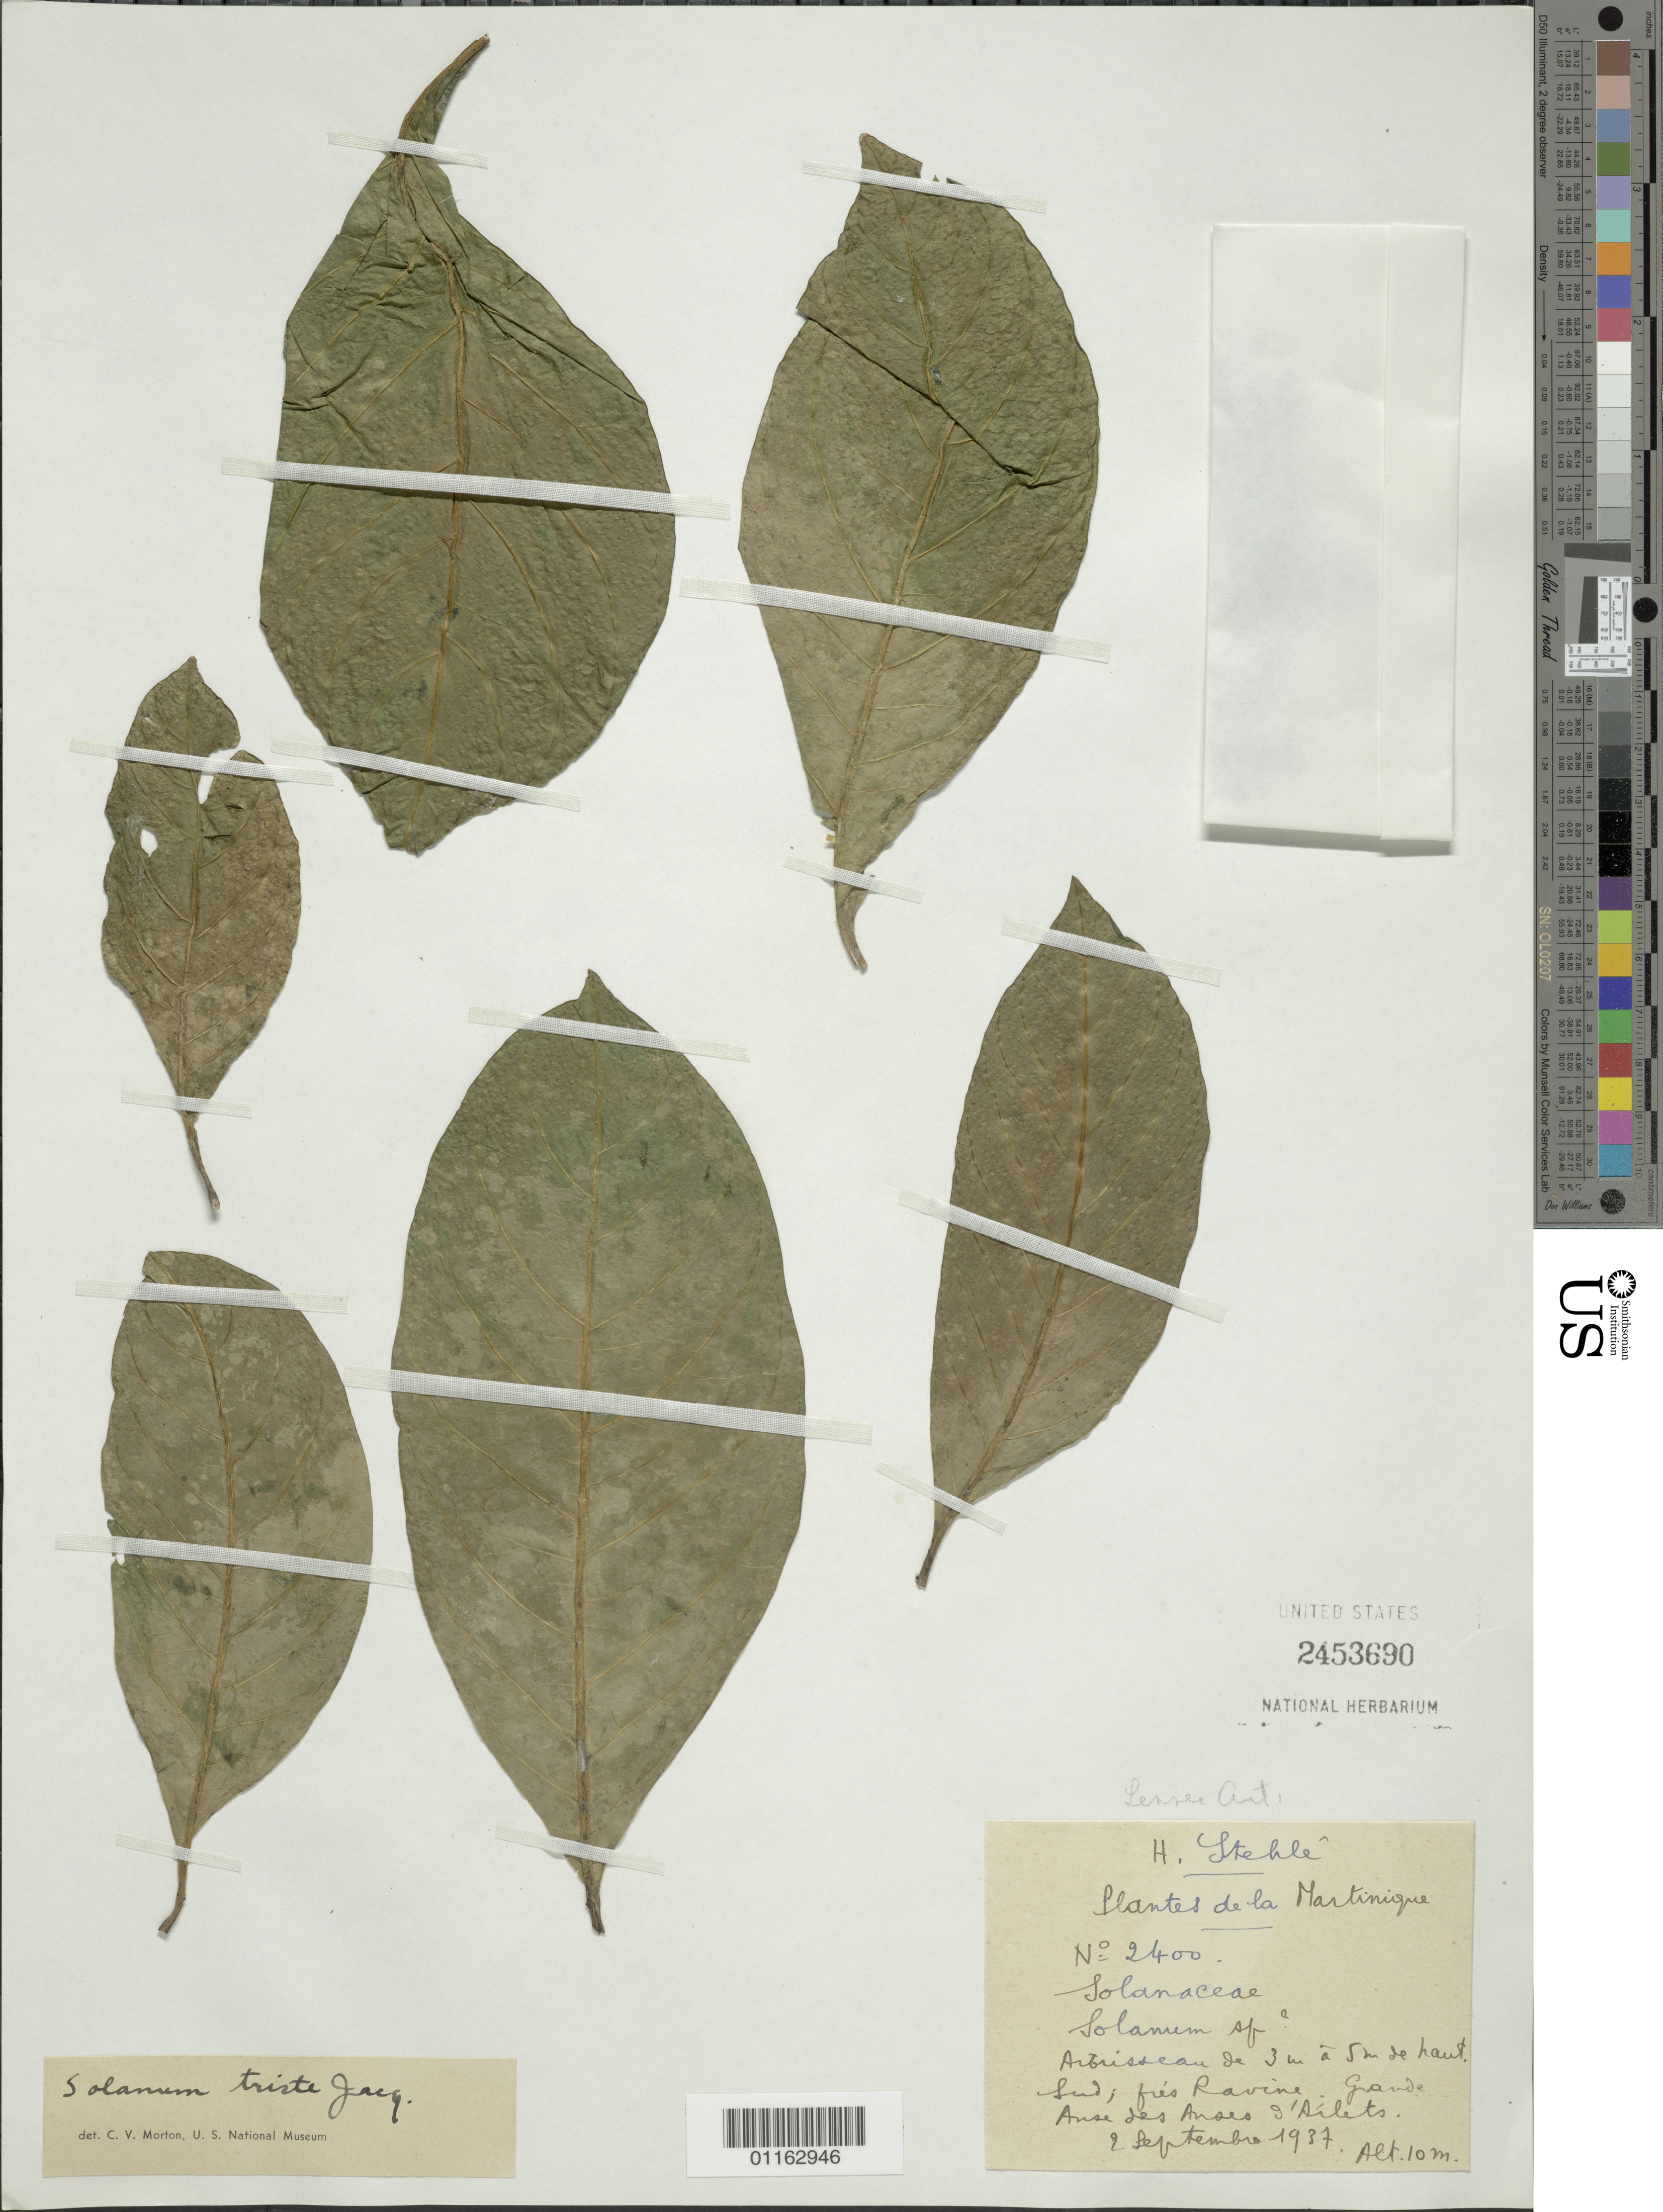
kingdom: Plantae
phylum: Tracheophyta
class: Magnoliopsida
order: Solanales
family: Solanaceae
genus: Solanum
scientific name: Solanum triste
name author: Jacq.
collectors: H. Stehlé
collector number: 2400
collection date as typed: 02 Sep 1937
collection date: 1937-09-02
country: Martinique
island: Martinique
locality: Fres Ravine Grande, Anse des Anses l'Arlets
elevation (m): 10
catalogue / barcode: US 2453690